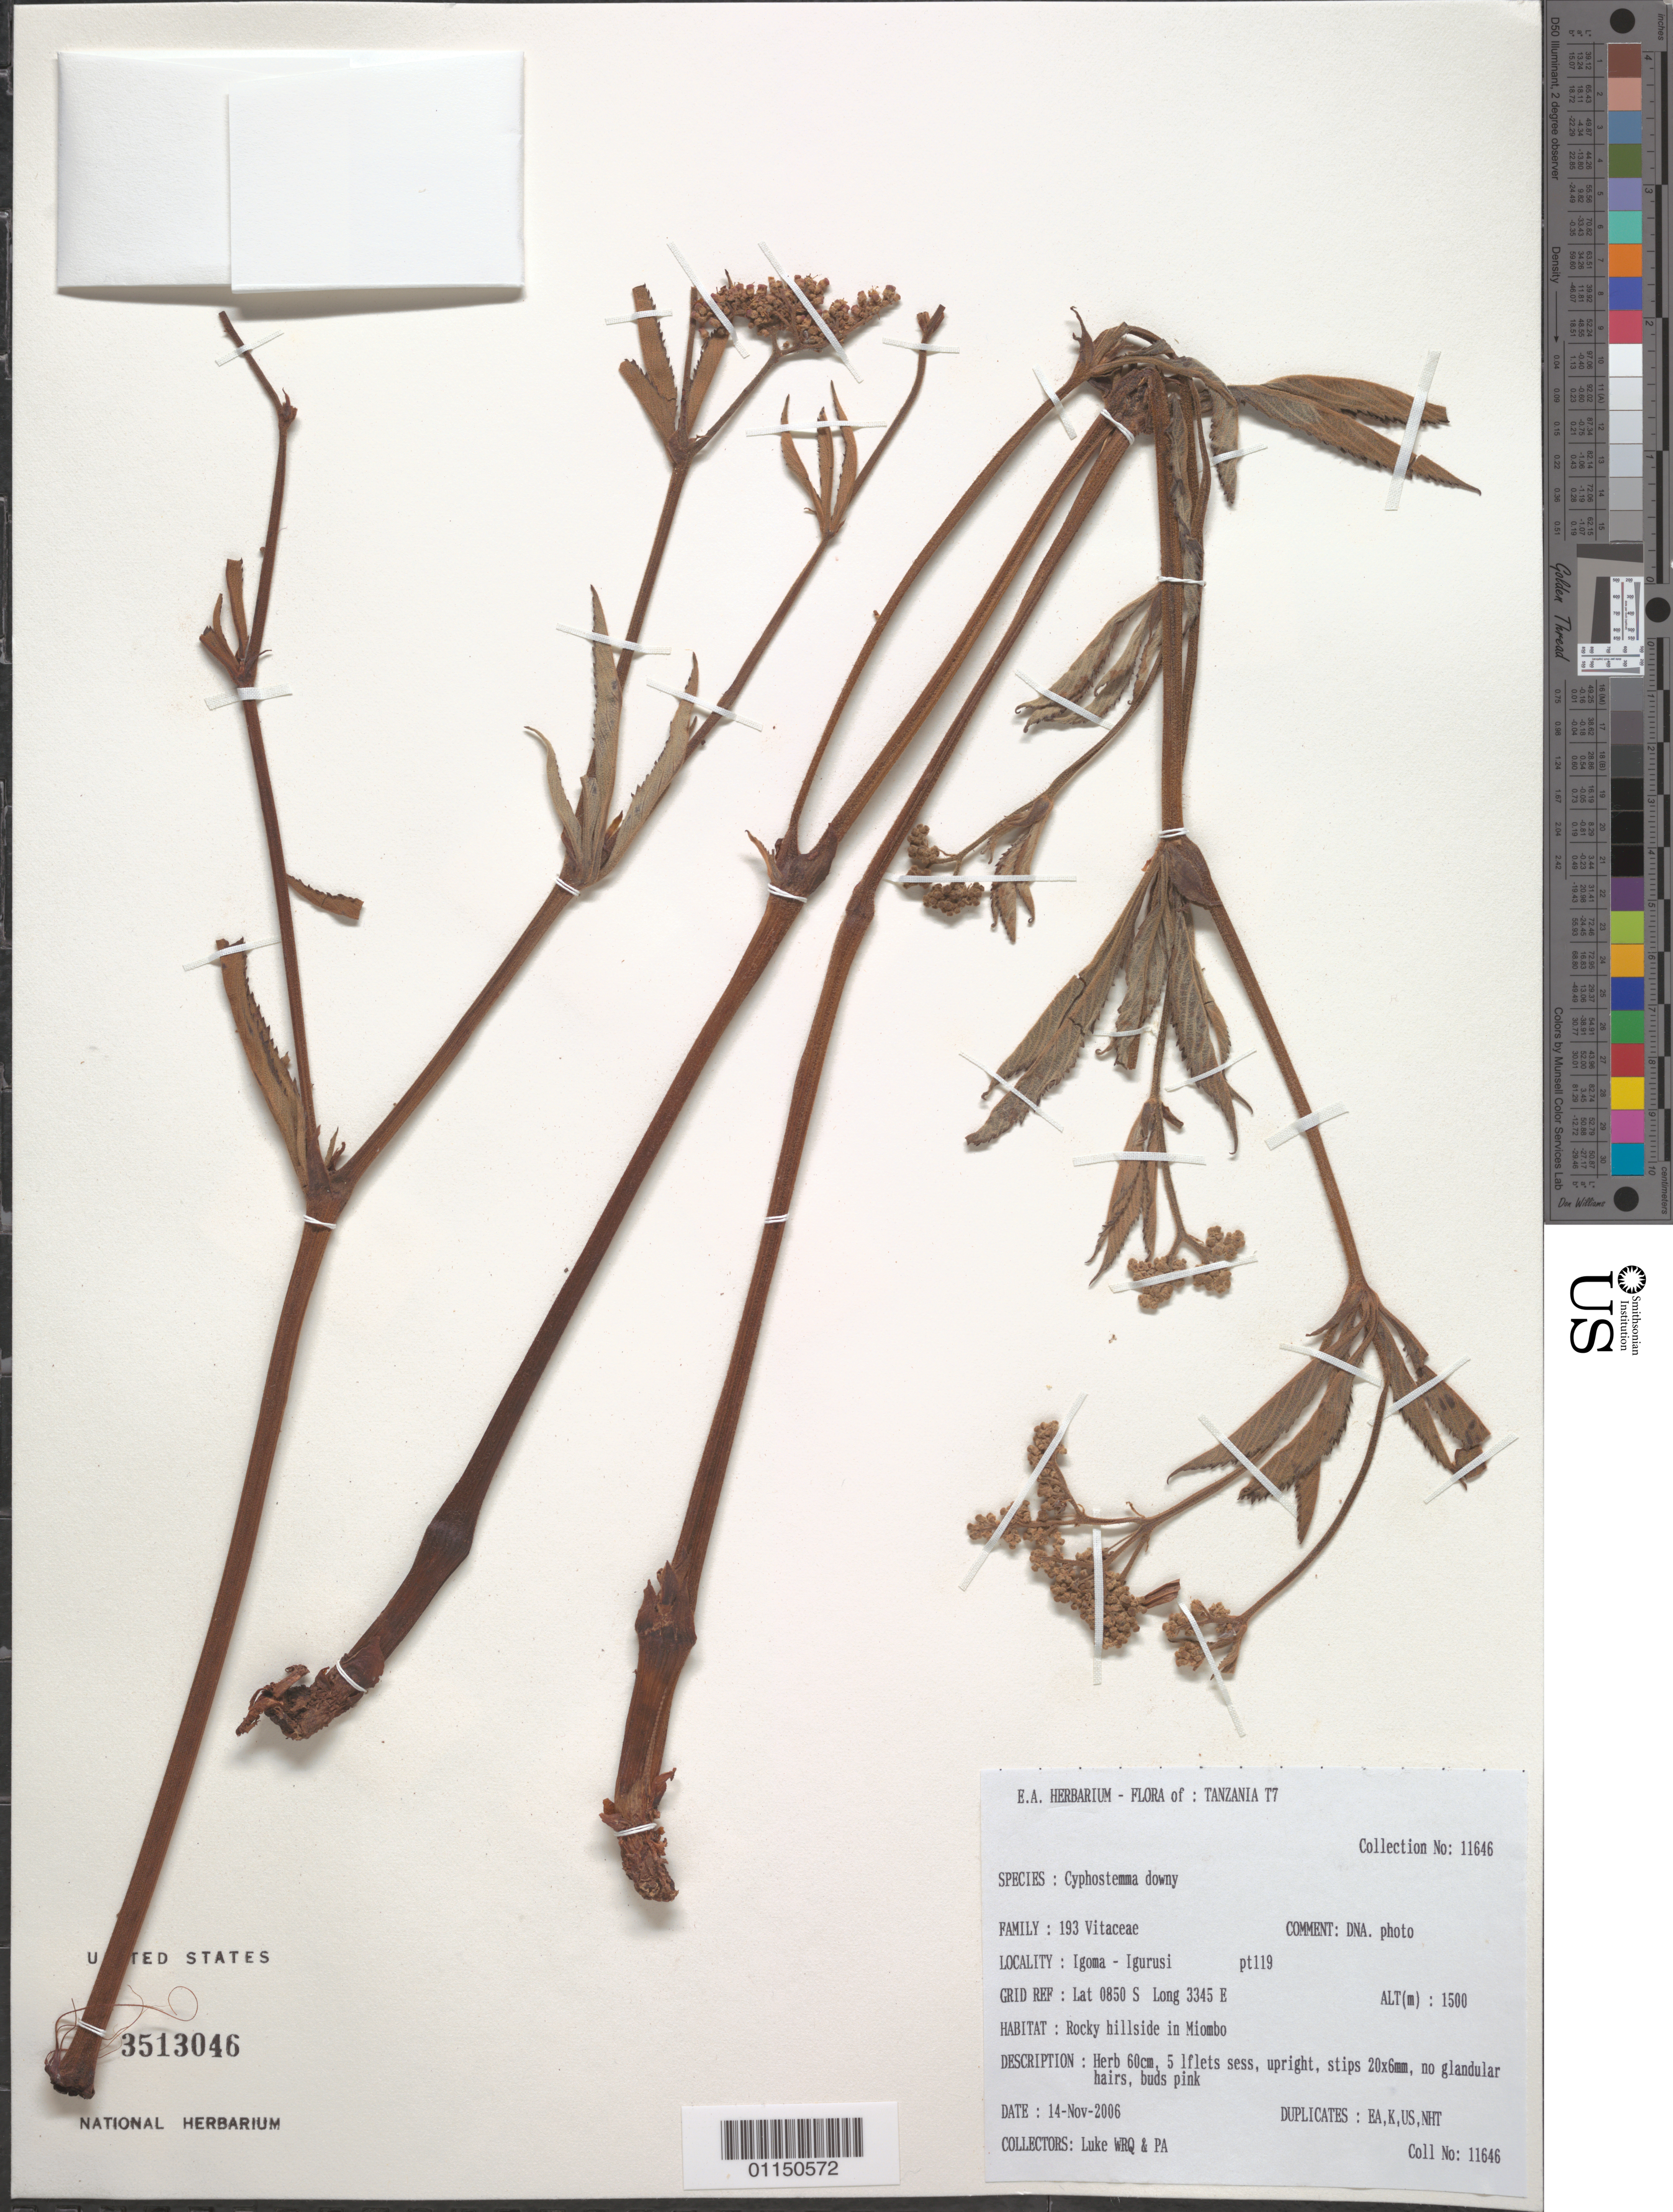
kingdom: Plantae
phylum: Tracheophyta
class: Magnoliopsida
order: Vitales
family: Vitaceae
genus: Cyphostemma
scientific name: Cyphostemma sp.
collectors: Q. Luke & P. Luke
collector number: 11646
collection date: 2006-11-14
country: Tanzania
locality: Igoma - Igurusi. Pt119.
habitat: Rocky hillside. Herb.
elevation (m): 1500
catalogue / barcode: US 3513046